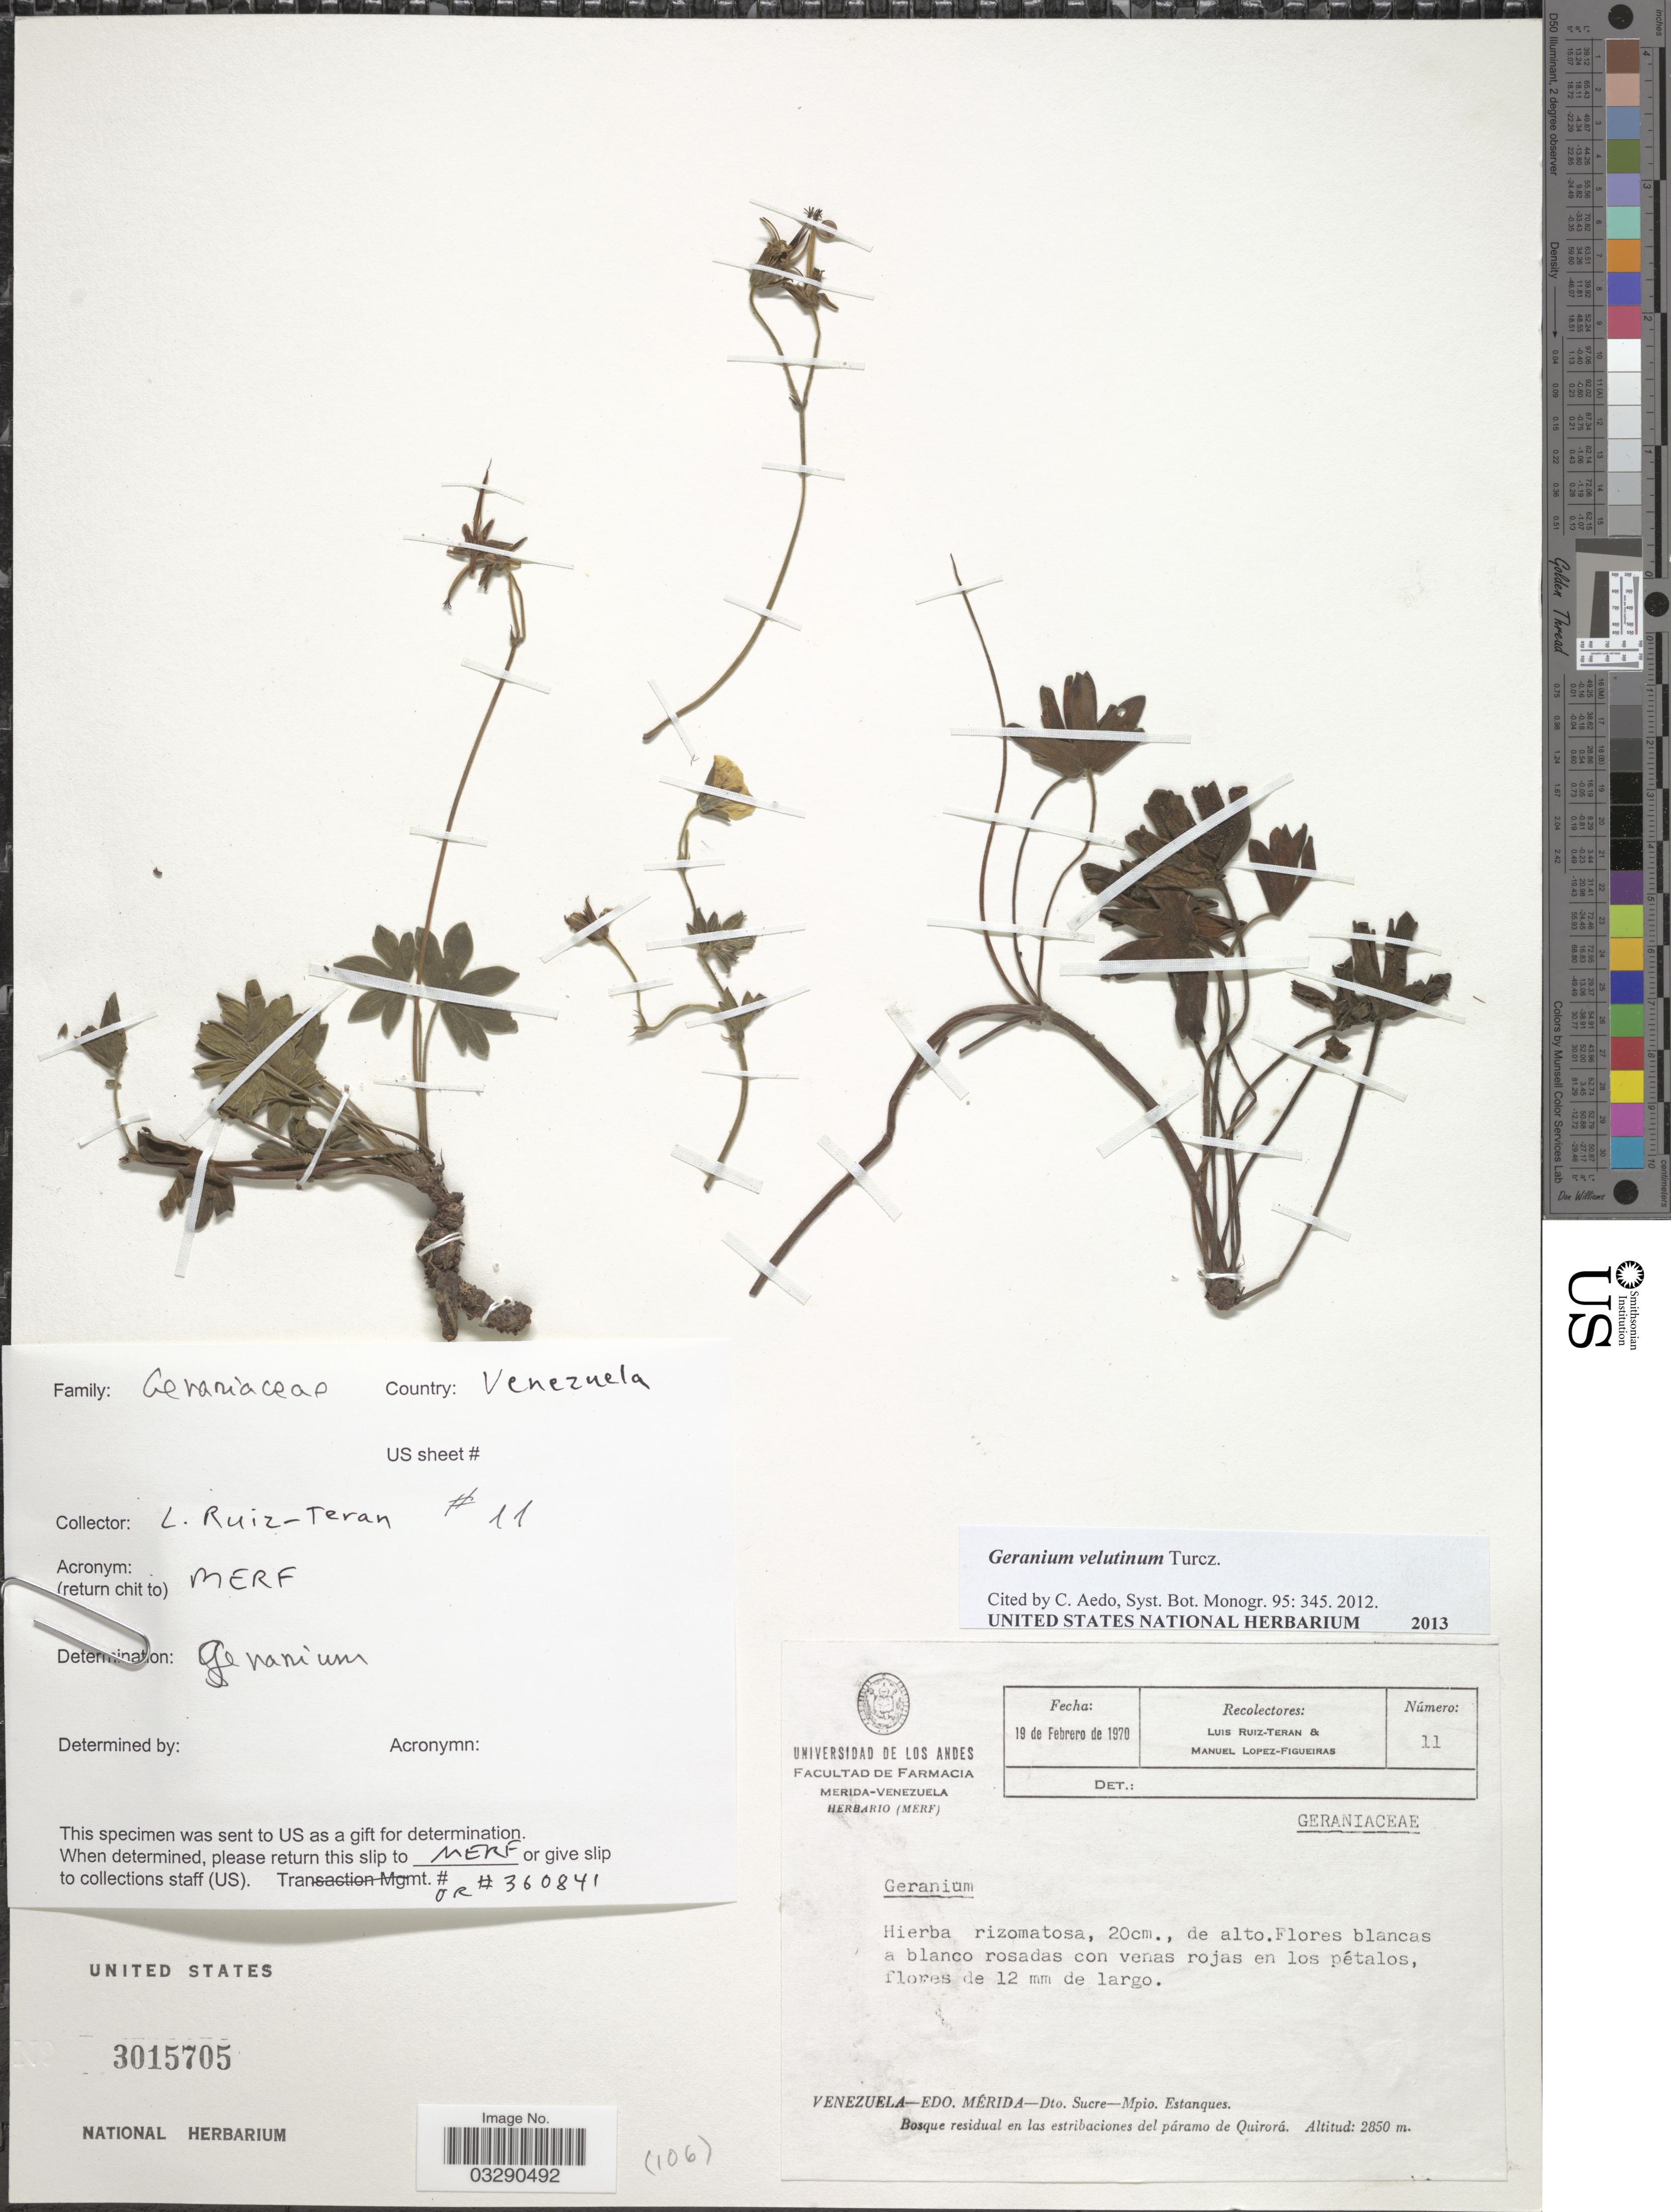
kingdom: Plantae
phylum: Tracheophyta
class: Magnoliopsida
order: Geraniales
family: Geraniaceae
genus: Geranium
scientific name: Geranium velutinum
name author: Turcz.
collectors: L. Teran & M. López Figueiras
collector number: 11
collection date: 1970-02-19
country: Venezuela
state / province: Mérida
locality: Edo. Mérida-Dto. Sucre-Mpio. Estanques. Páramo de Quirorá.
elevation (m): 2850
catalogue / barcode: US 3015705